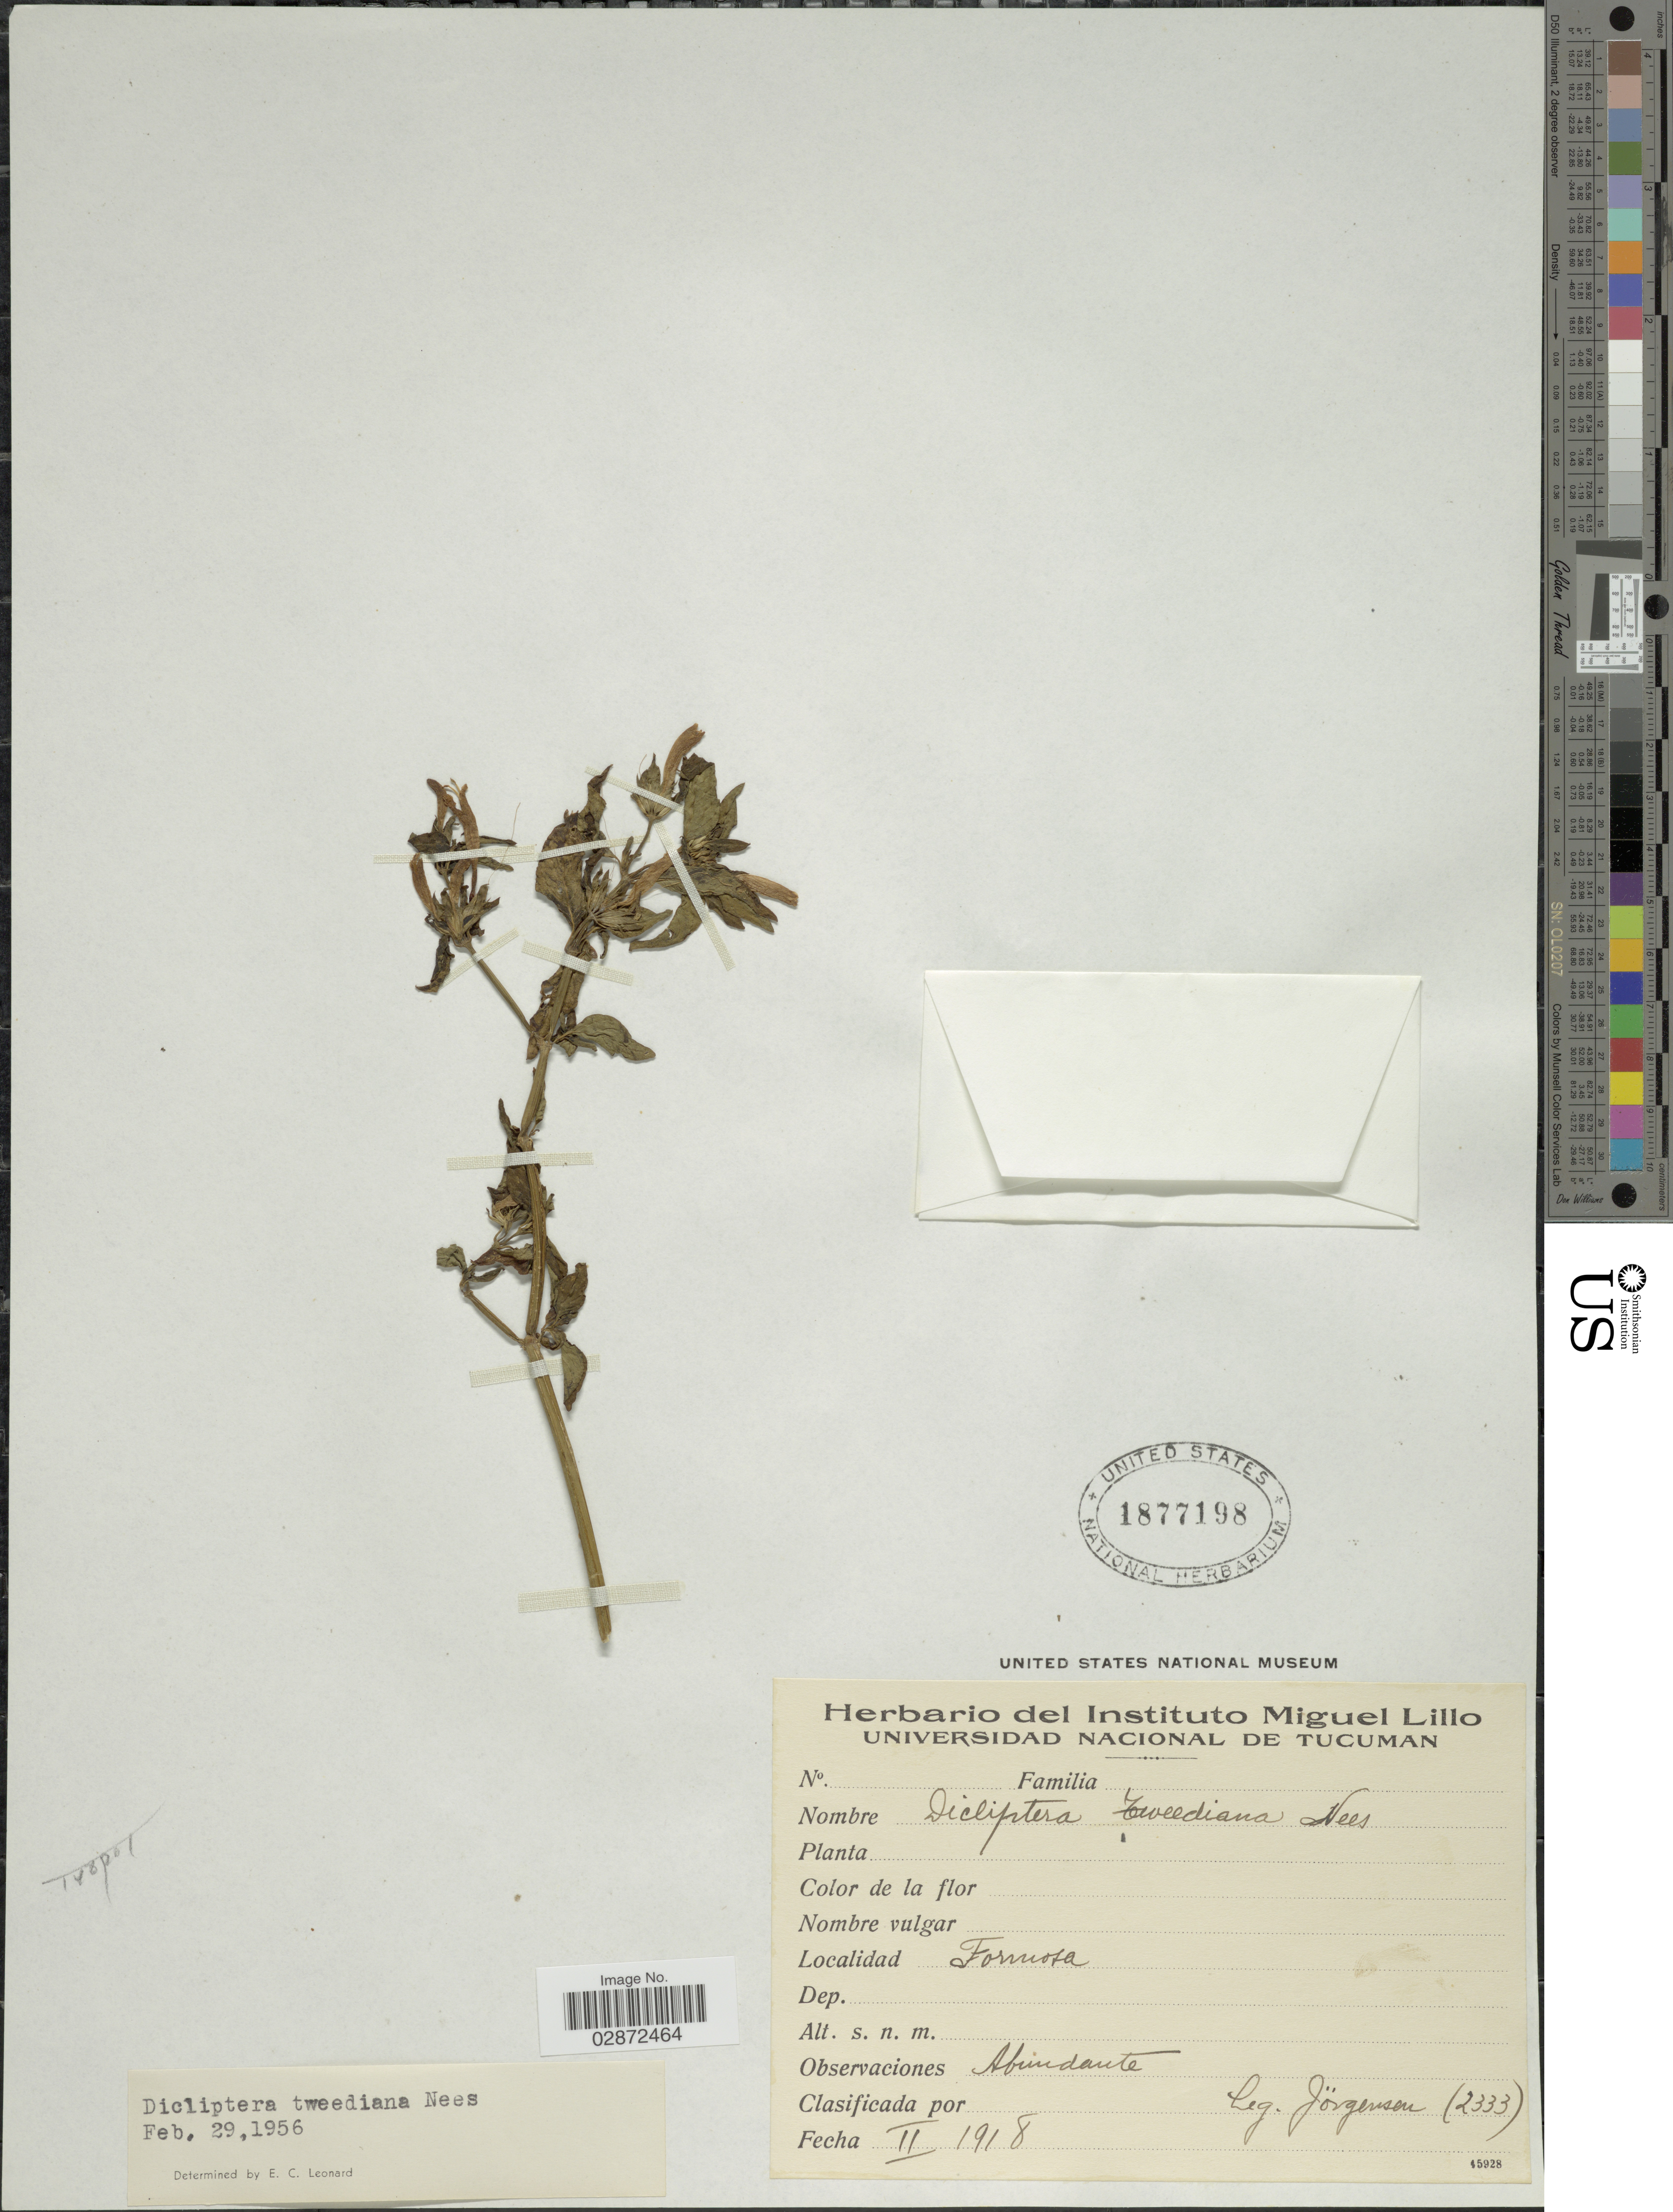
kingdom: Plantae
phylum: Tracheophyta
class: Magnoliopsida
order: Lamiales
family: Acanthaceae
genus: Dicliptera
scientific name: Dicliptera squarrosa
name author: Nees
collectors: Jorgensen, --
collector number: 2333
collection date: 1918-02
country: Argentina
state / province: Formosa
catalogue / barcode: US 1877198